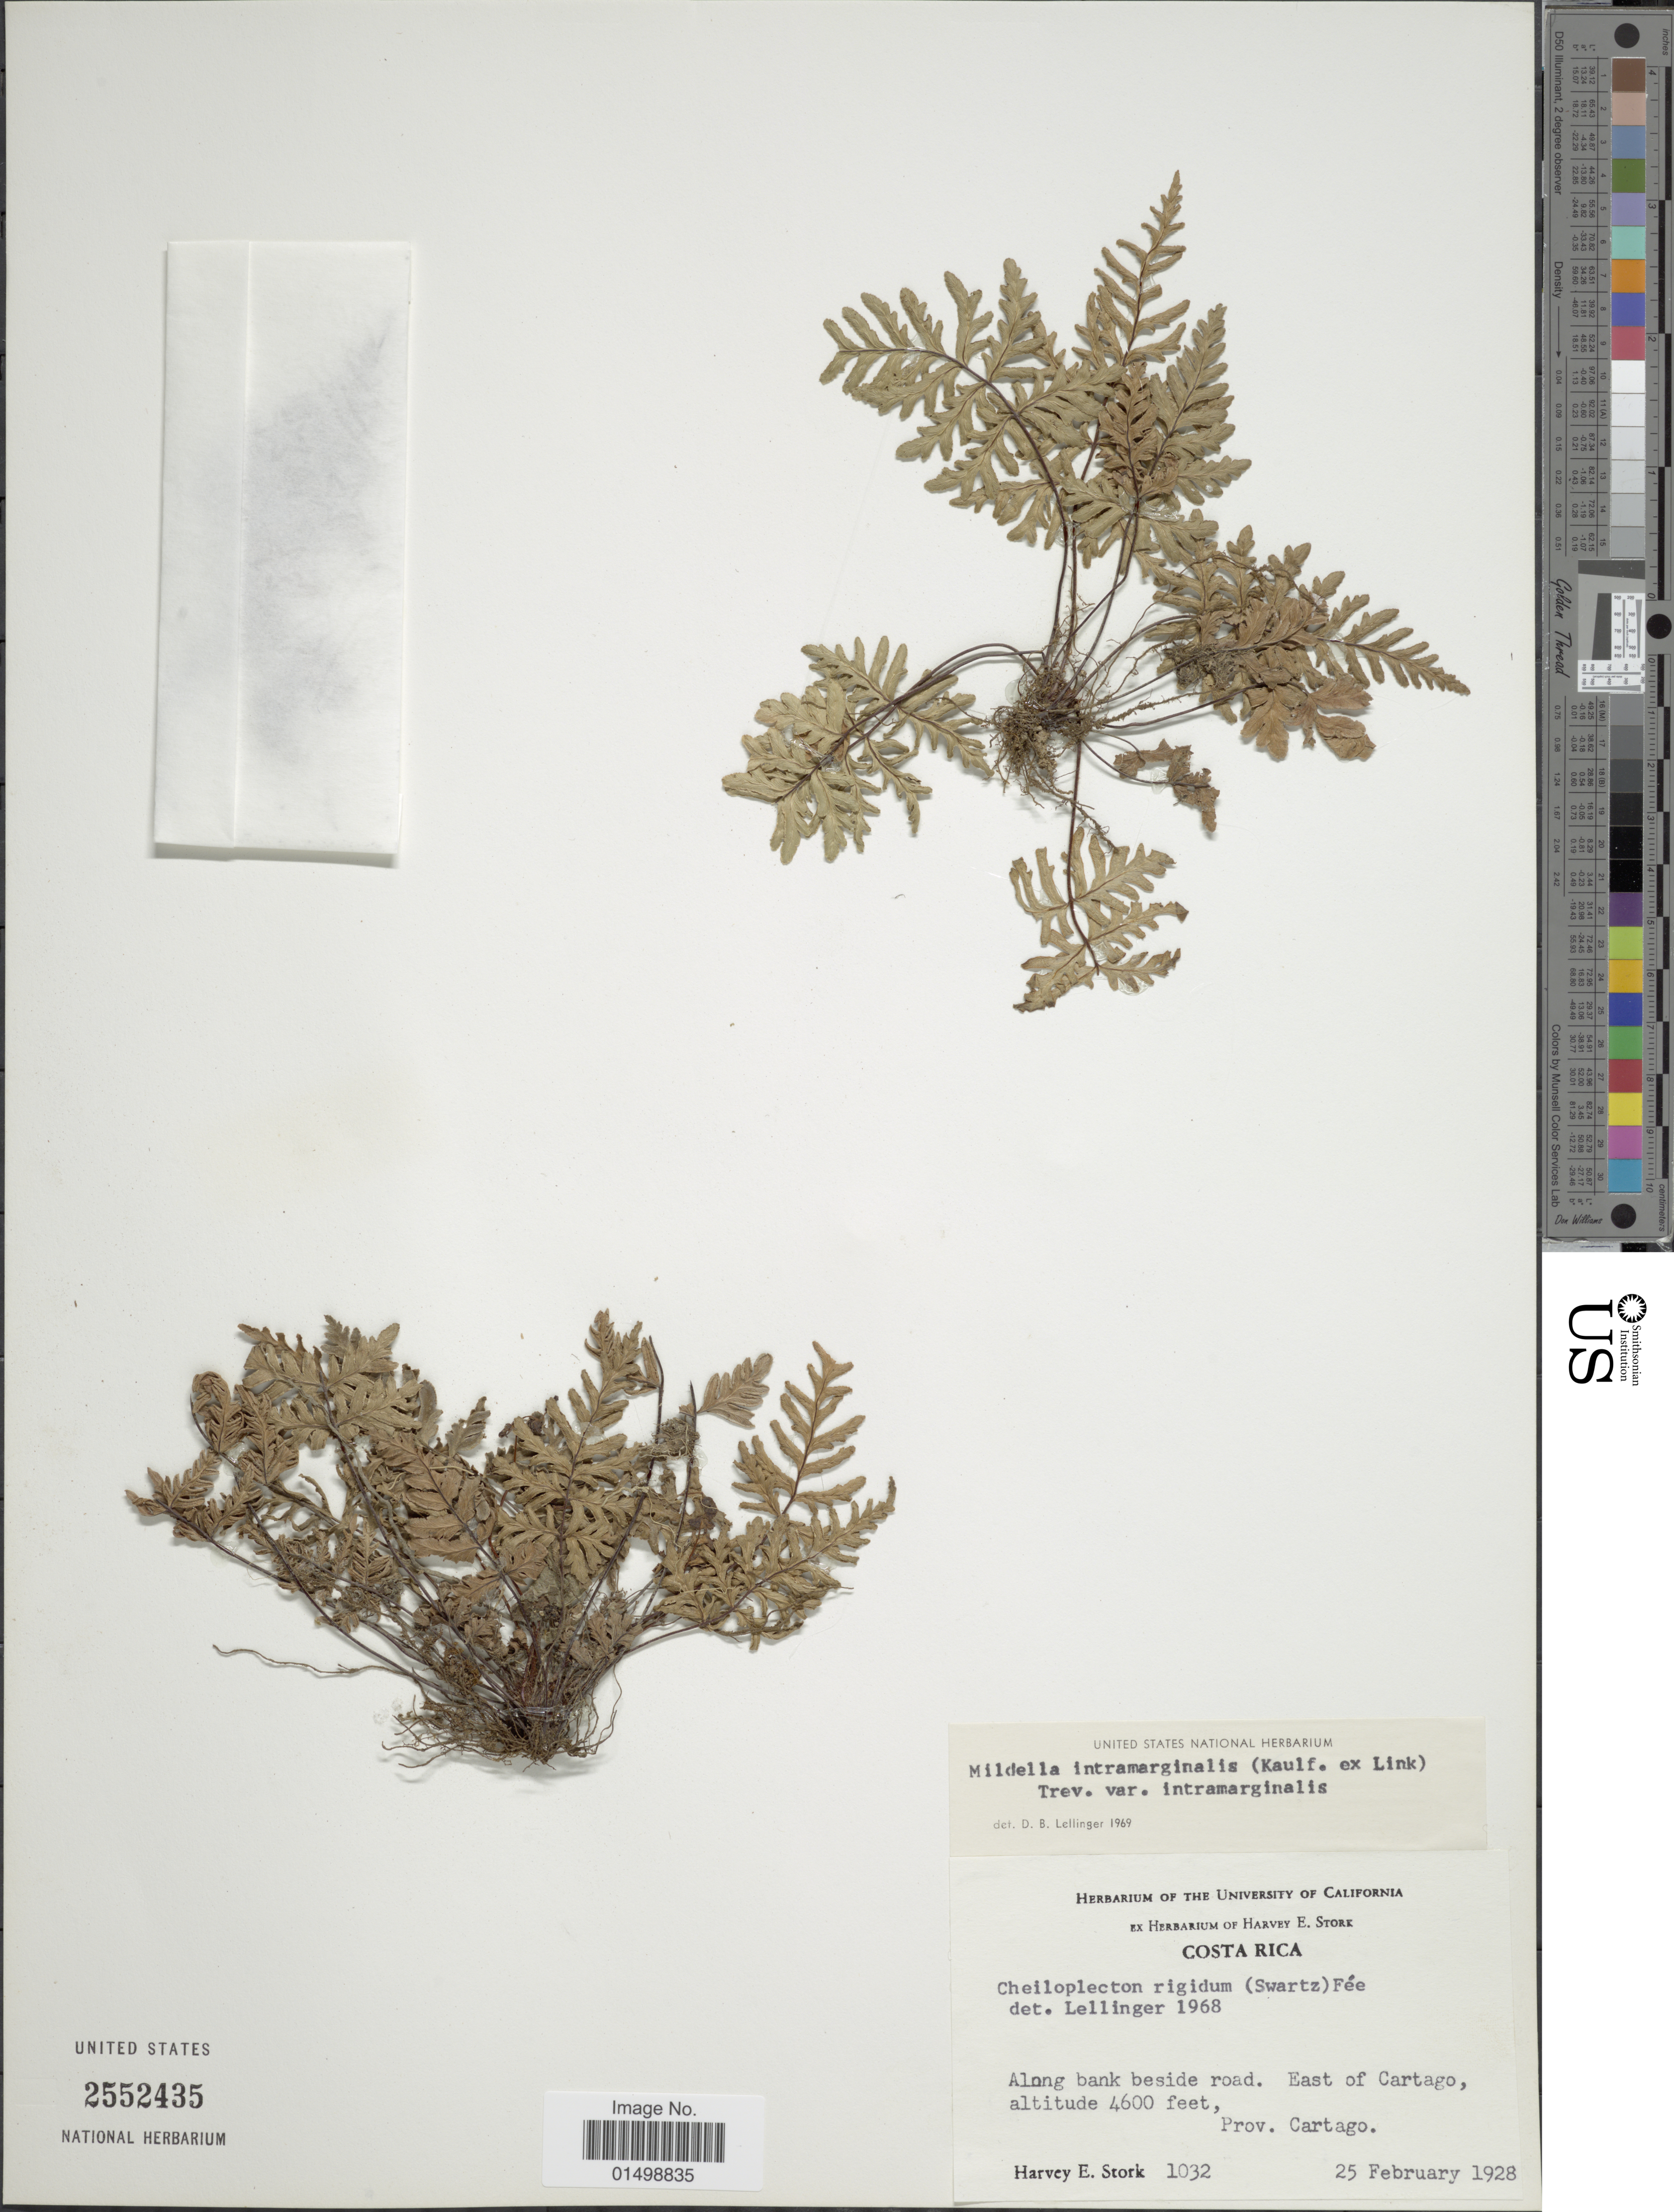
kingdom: Plantae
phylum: Tracheophyta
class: Polypodiopsida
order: Polypodiales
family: Pteridaceae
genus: Cheilanthes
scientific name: Cheilanthes intramarginalis var. intramarginalis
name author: (Kaulf.) Hook.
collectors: H. E. Stork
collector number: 1032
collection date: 1928-02-25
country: Costa Rica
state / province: Cartago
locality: East of Cartago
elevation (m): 1402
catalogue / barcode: US 2552435